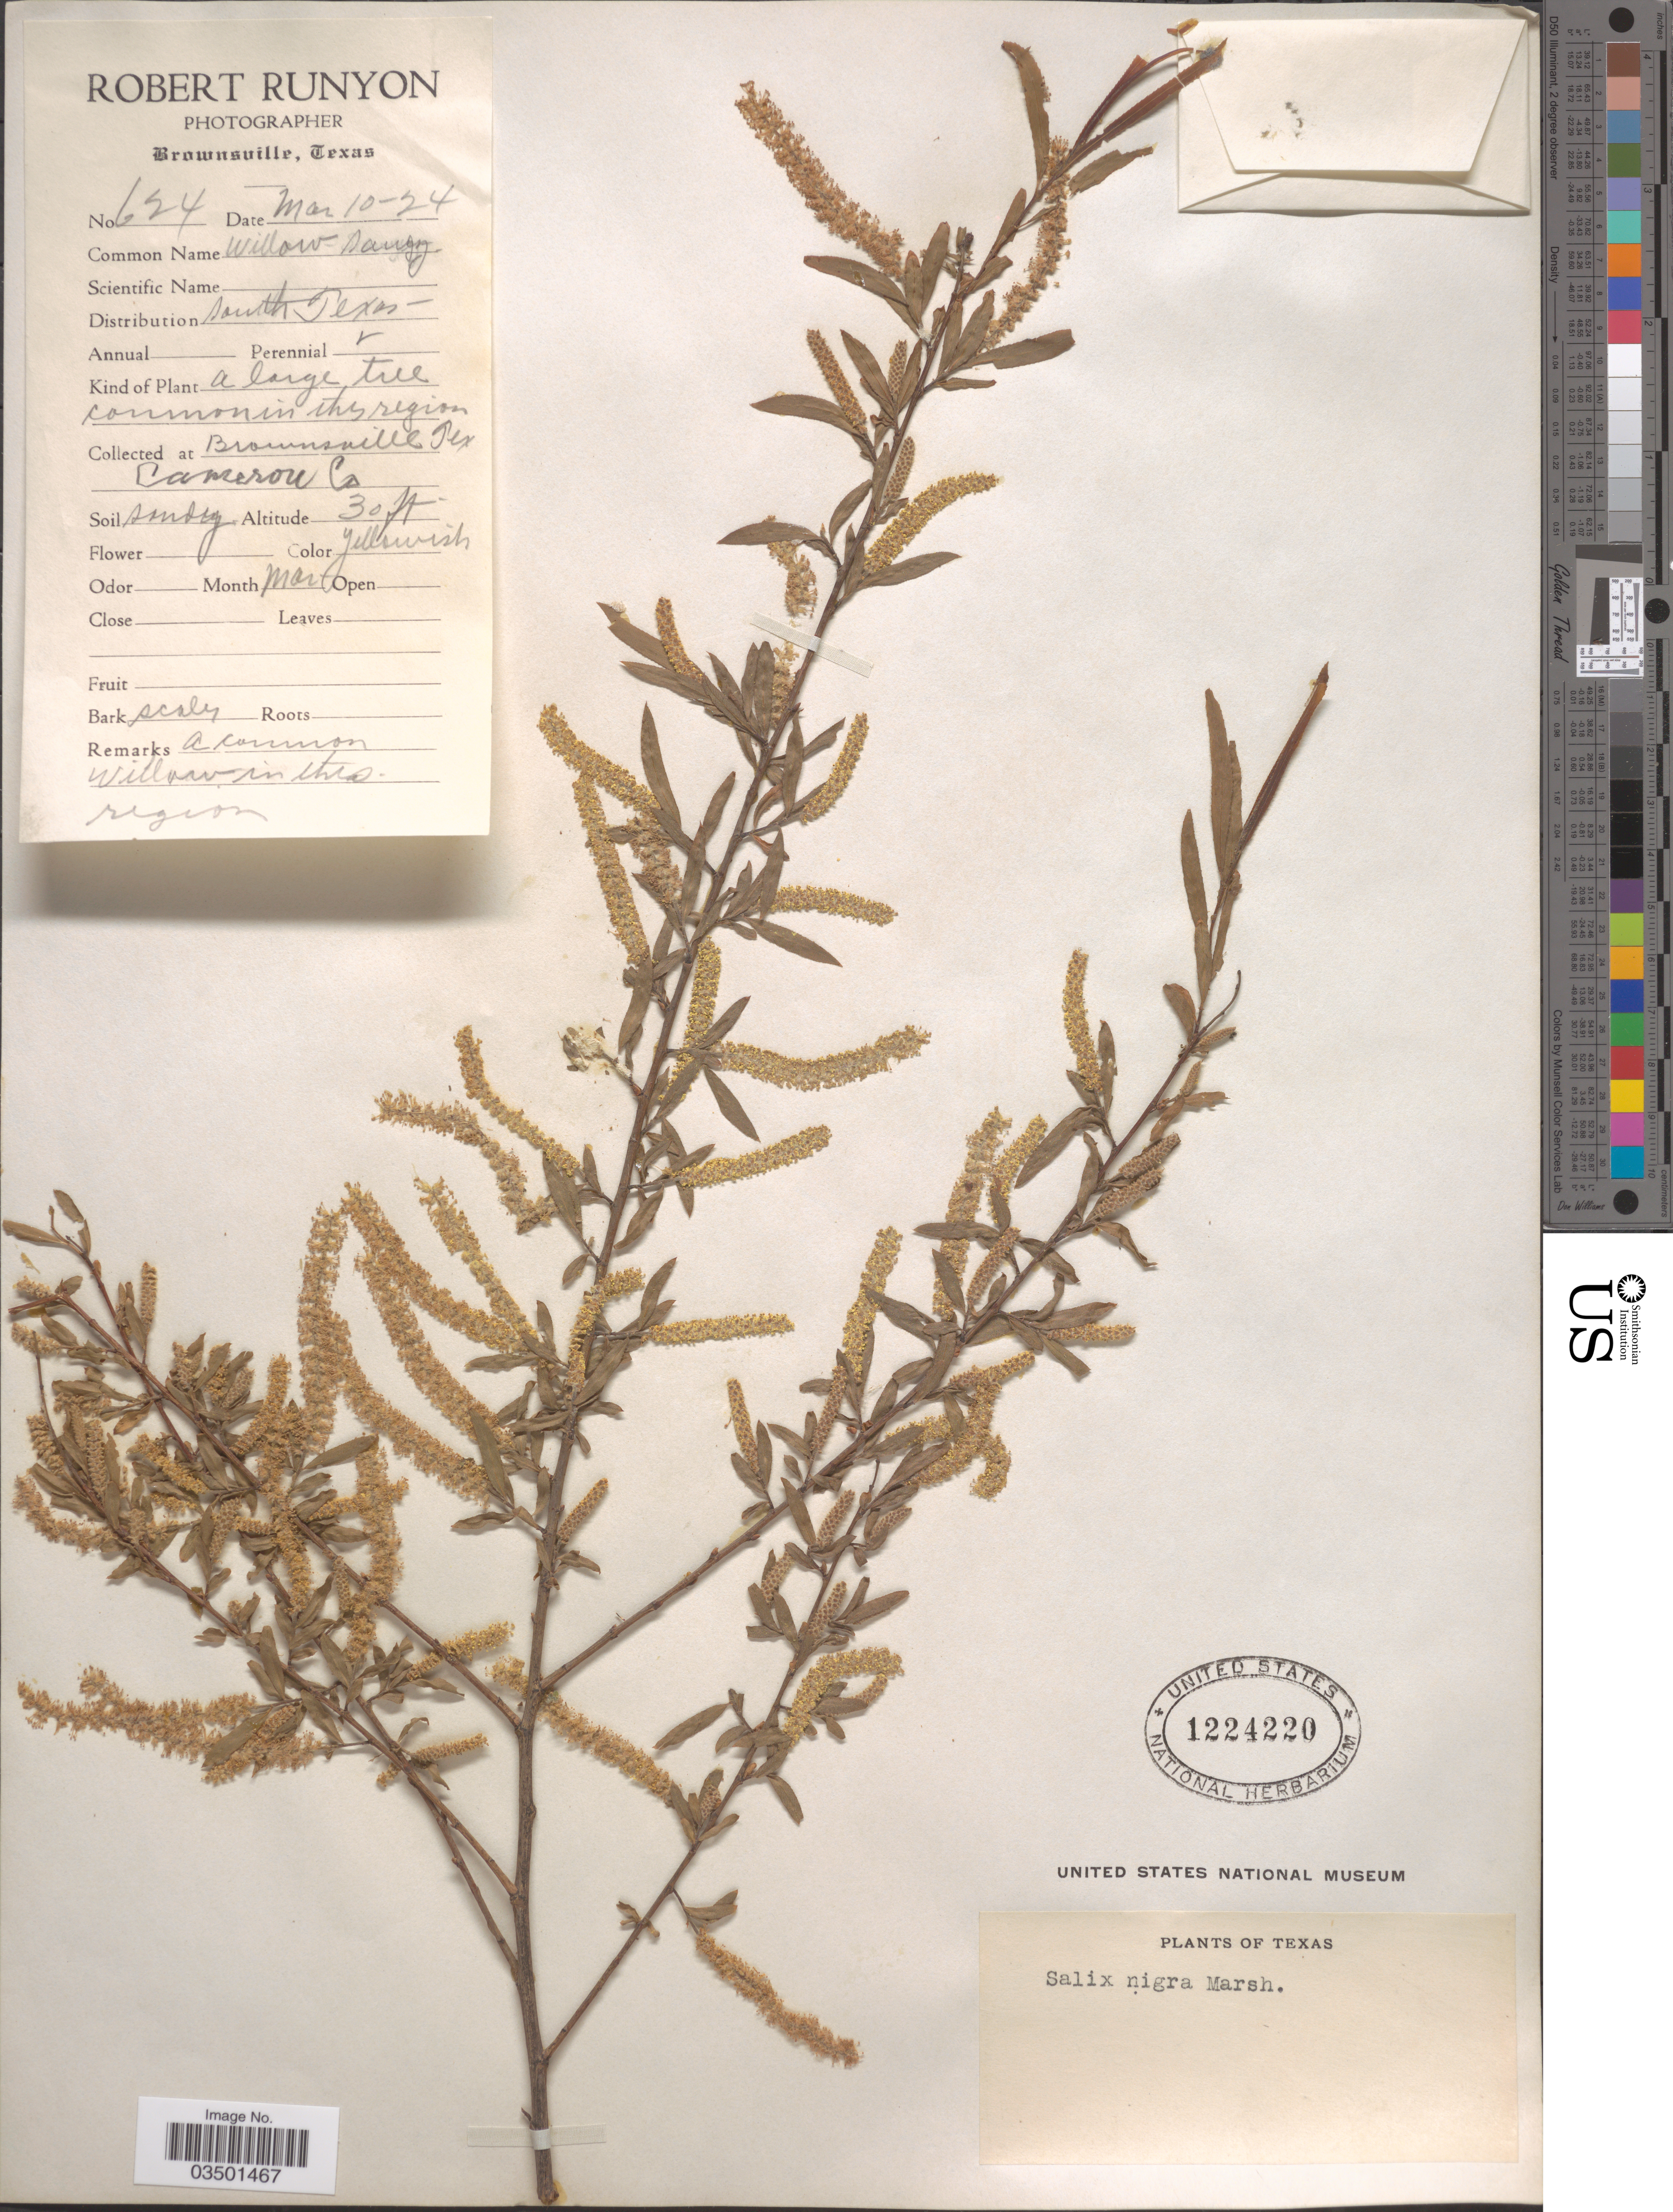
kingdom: Plantae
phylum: Tracheophyta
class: Magnoliopsida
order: Malpighiales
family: Salicaceae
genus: Salix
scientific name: Salix nigra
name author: Marshall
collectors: R. Runyon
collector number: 624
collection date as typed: Transcribed d/m/y: 10/3/24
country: United States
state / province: Texas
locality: Brownsville. Cameron Co.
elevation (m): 9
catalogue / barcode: US 1224220